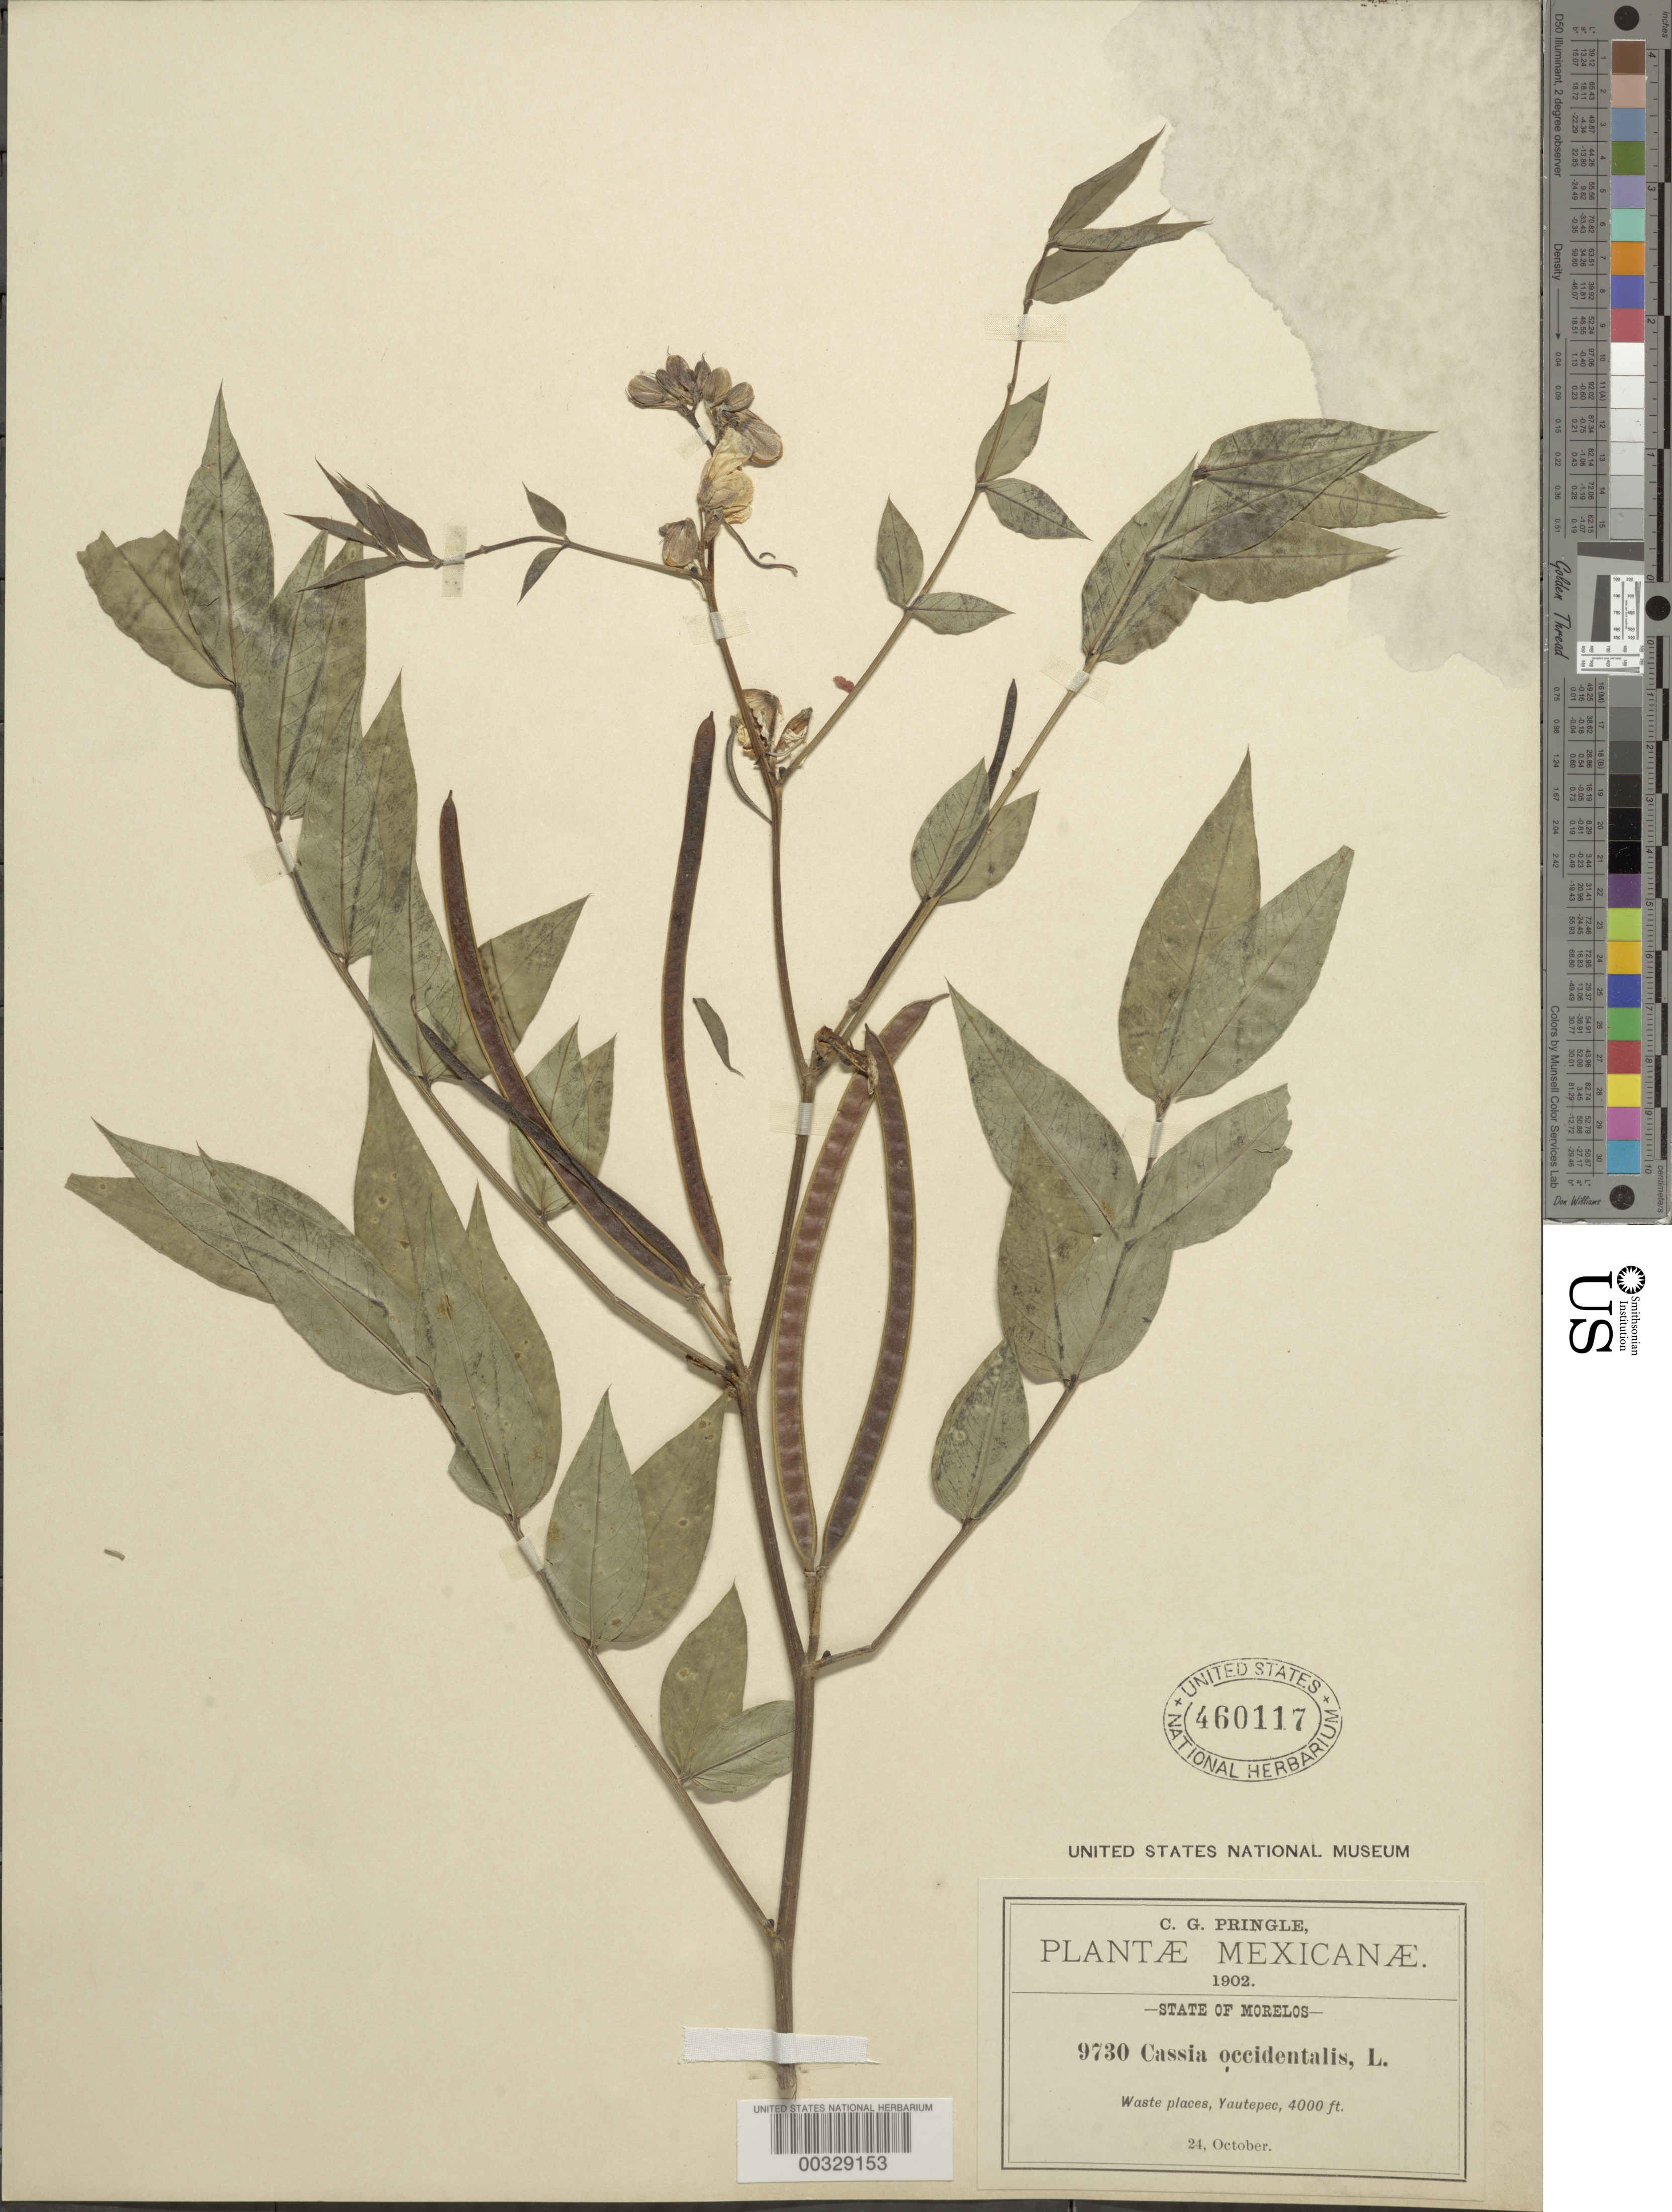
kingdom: Plantae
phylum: Tracheophyta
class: Magnoliopsida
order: Fabales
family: Fabaceae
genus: Senna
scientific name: Senna occidentalis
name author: (L.) Link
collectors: C. G. Pringle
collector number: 9730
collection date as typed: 24 Oct 1902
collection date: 1902-10-24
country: Mexico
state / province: Morelos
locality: Yautepec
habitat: Waste places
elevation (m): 1219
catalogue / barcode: US 460117